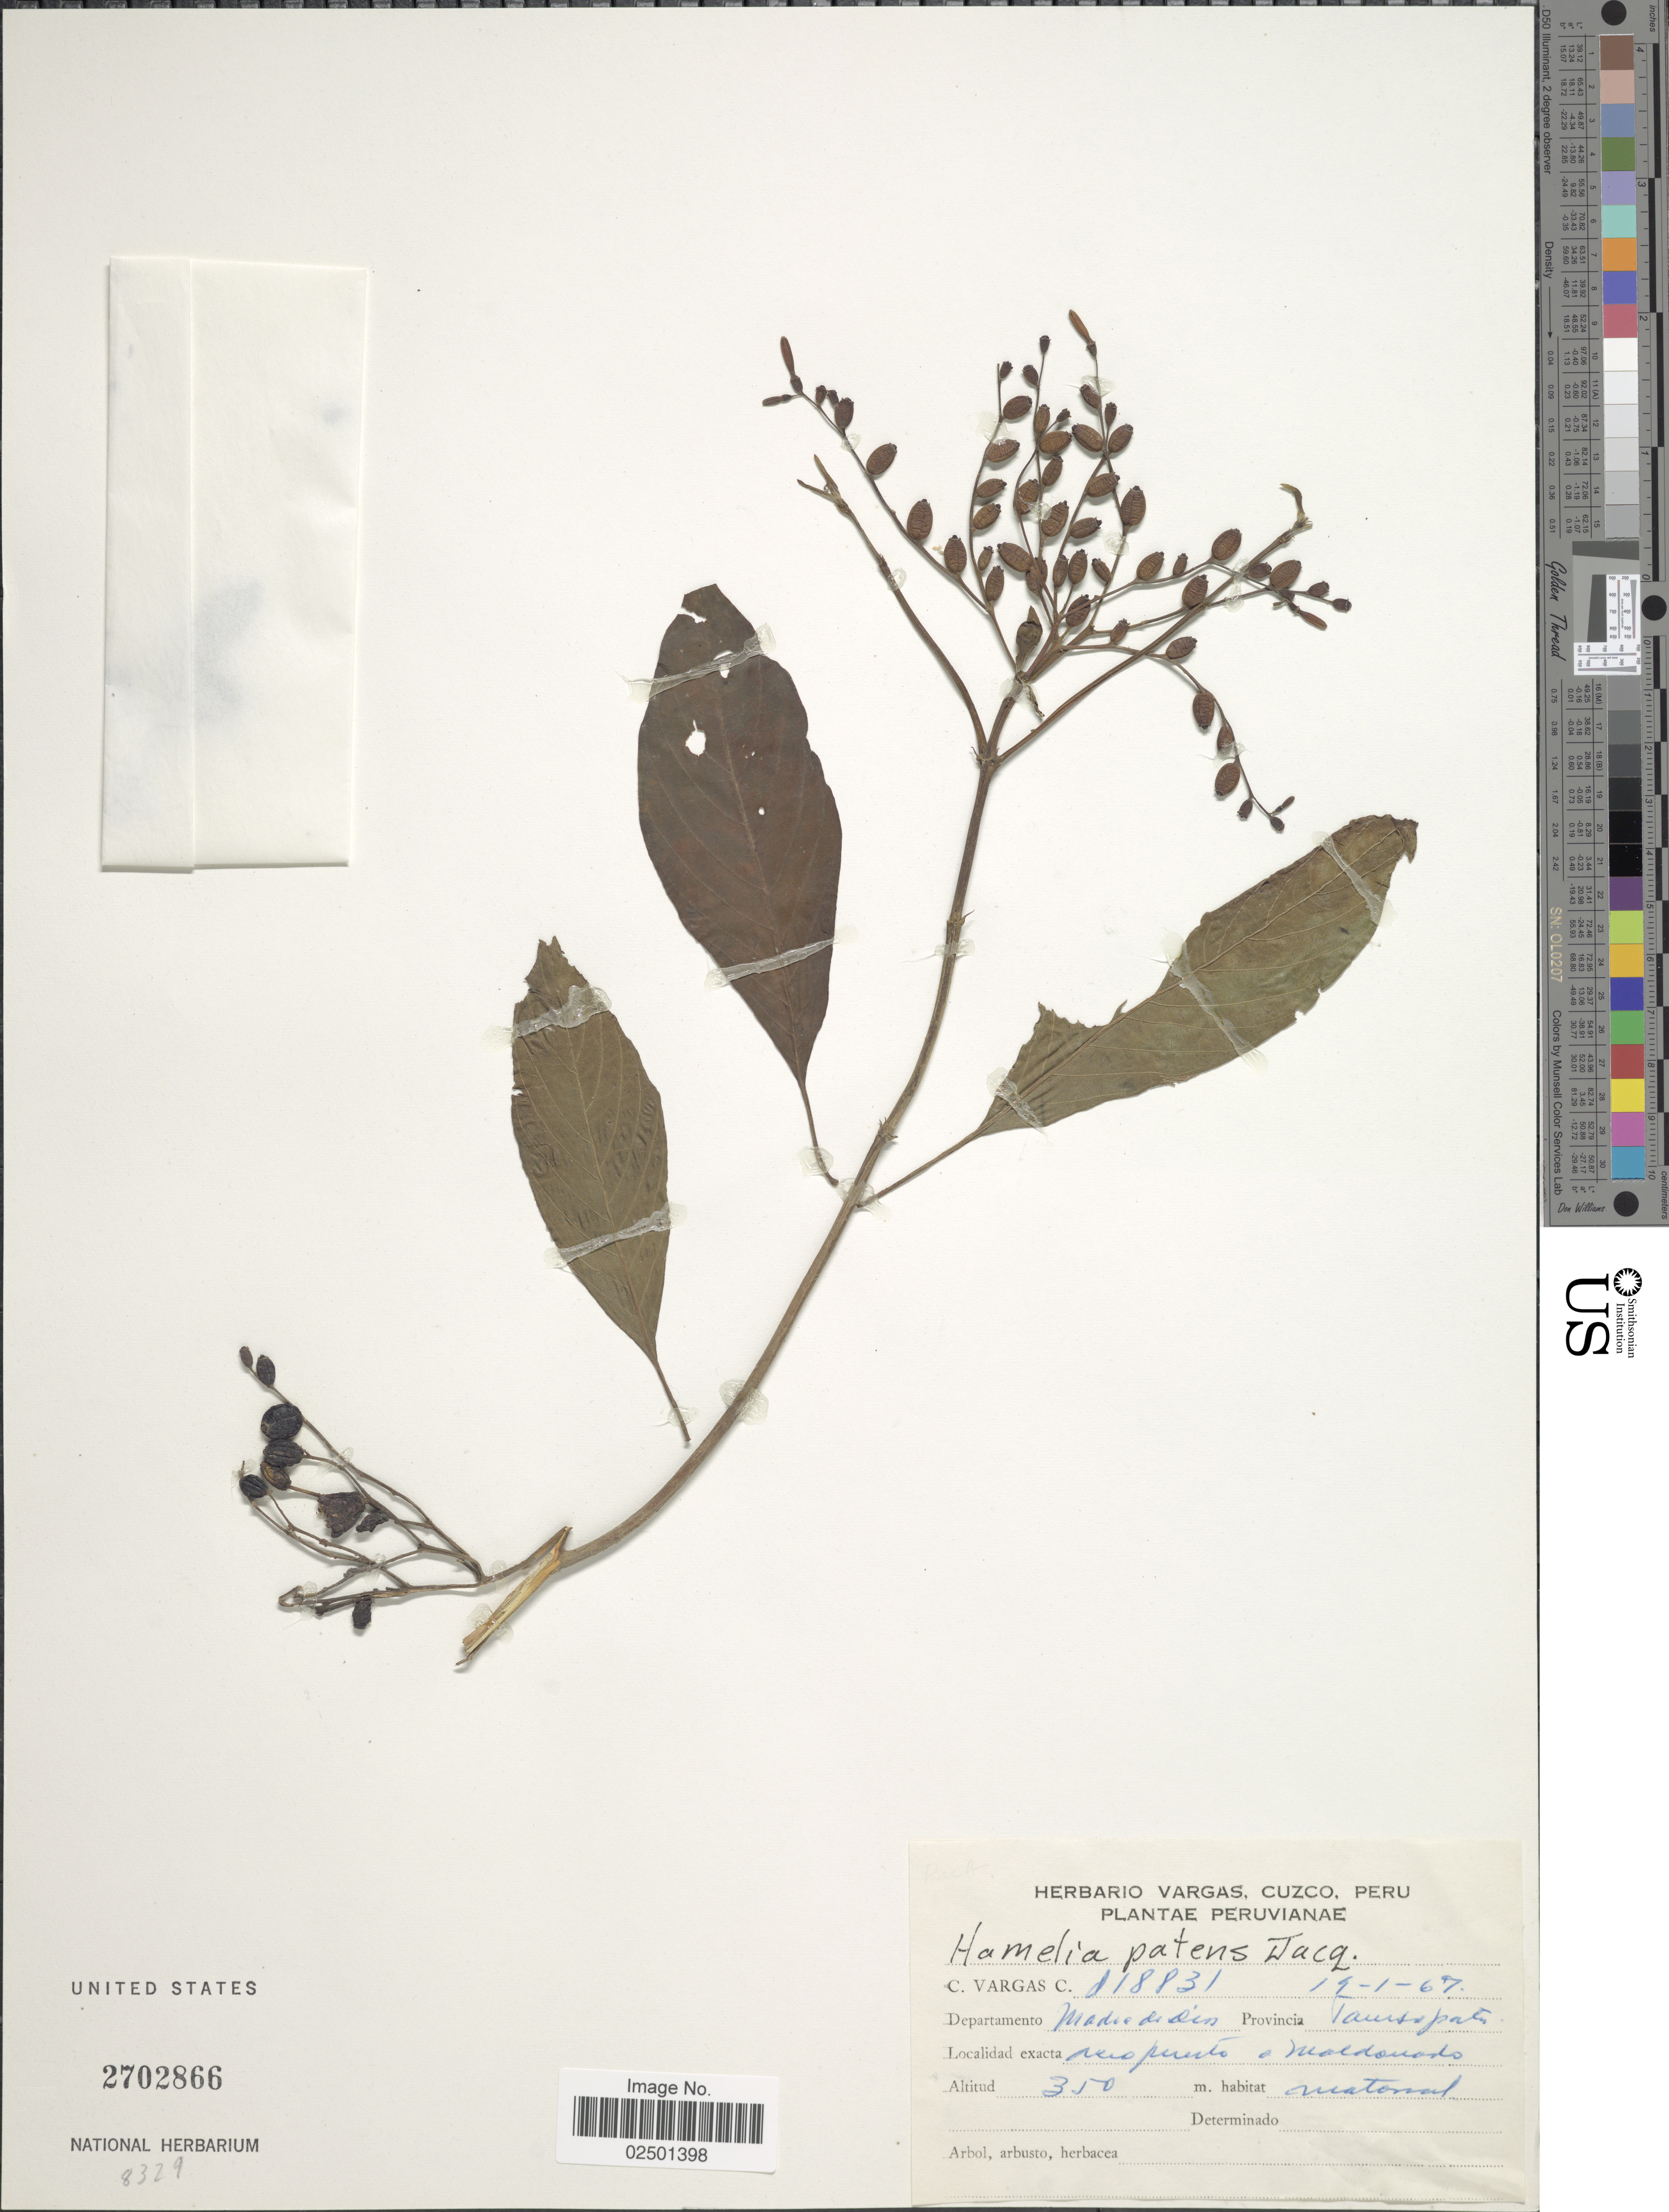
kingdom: Plantae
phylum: Tracheophyta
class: Magnoliopsida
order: Gentianales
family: Rubiaceae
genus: Hamelia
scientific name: Hamelia patens var. patens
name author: Jacq.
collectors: C. Vargas Calderón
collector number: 018831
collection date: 1967-01-12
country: Peru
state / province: Madre de Dios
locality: Departamento: Madre de Dios. Provincia: Tambopata. Aeropuerto a Maldonado.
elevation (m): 350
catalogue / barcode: US 2702866